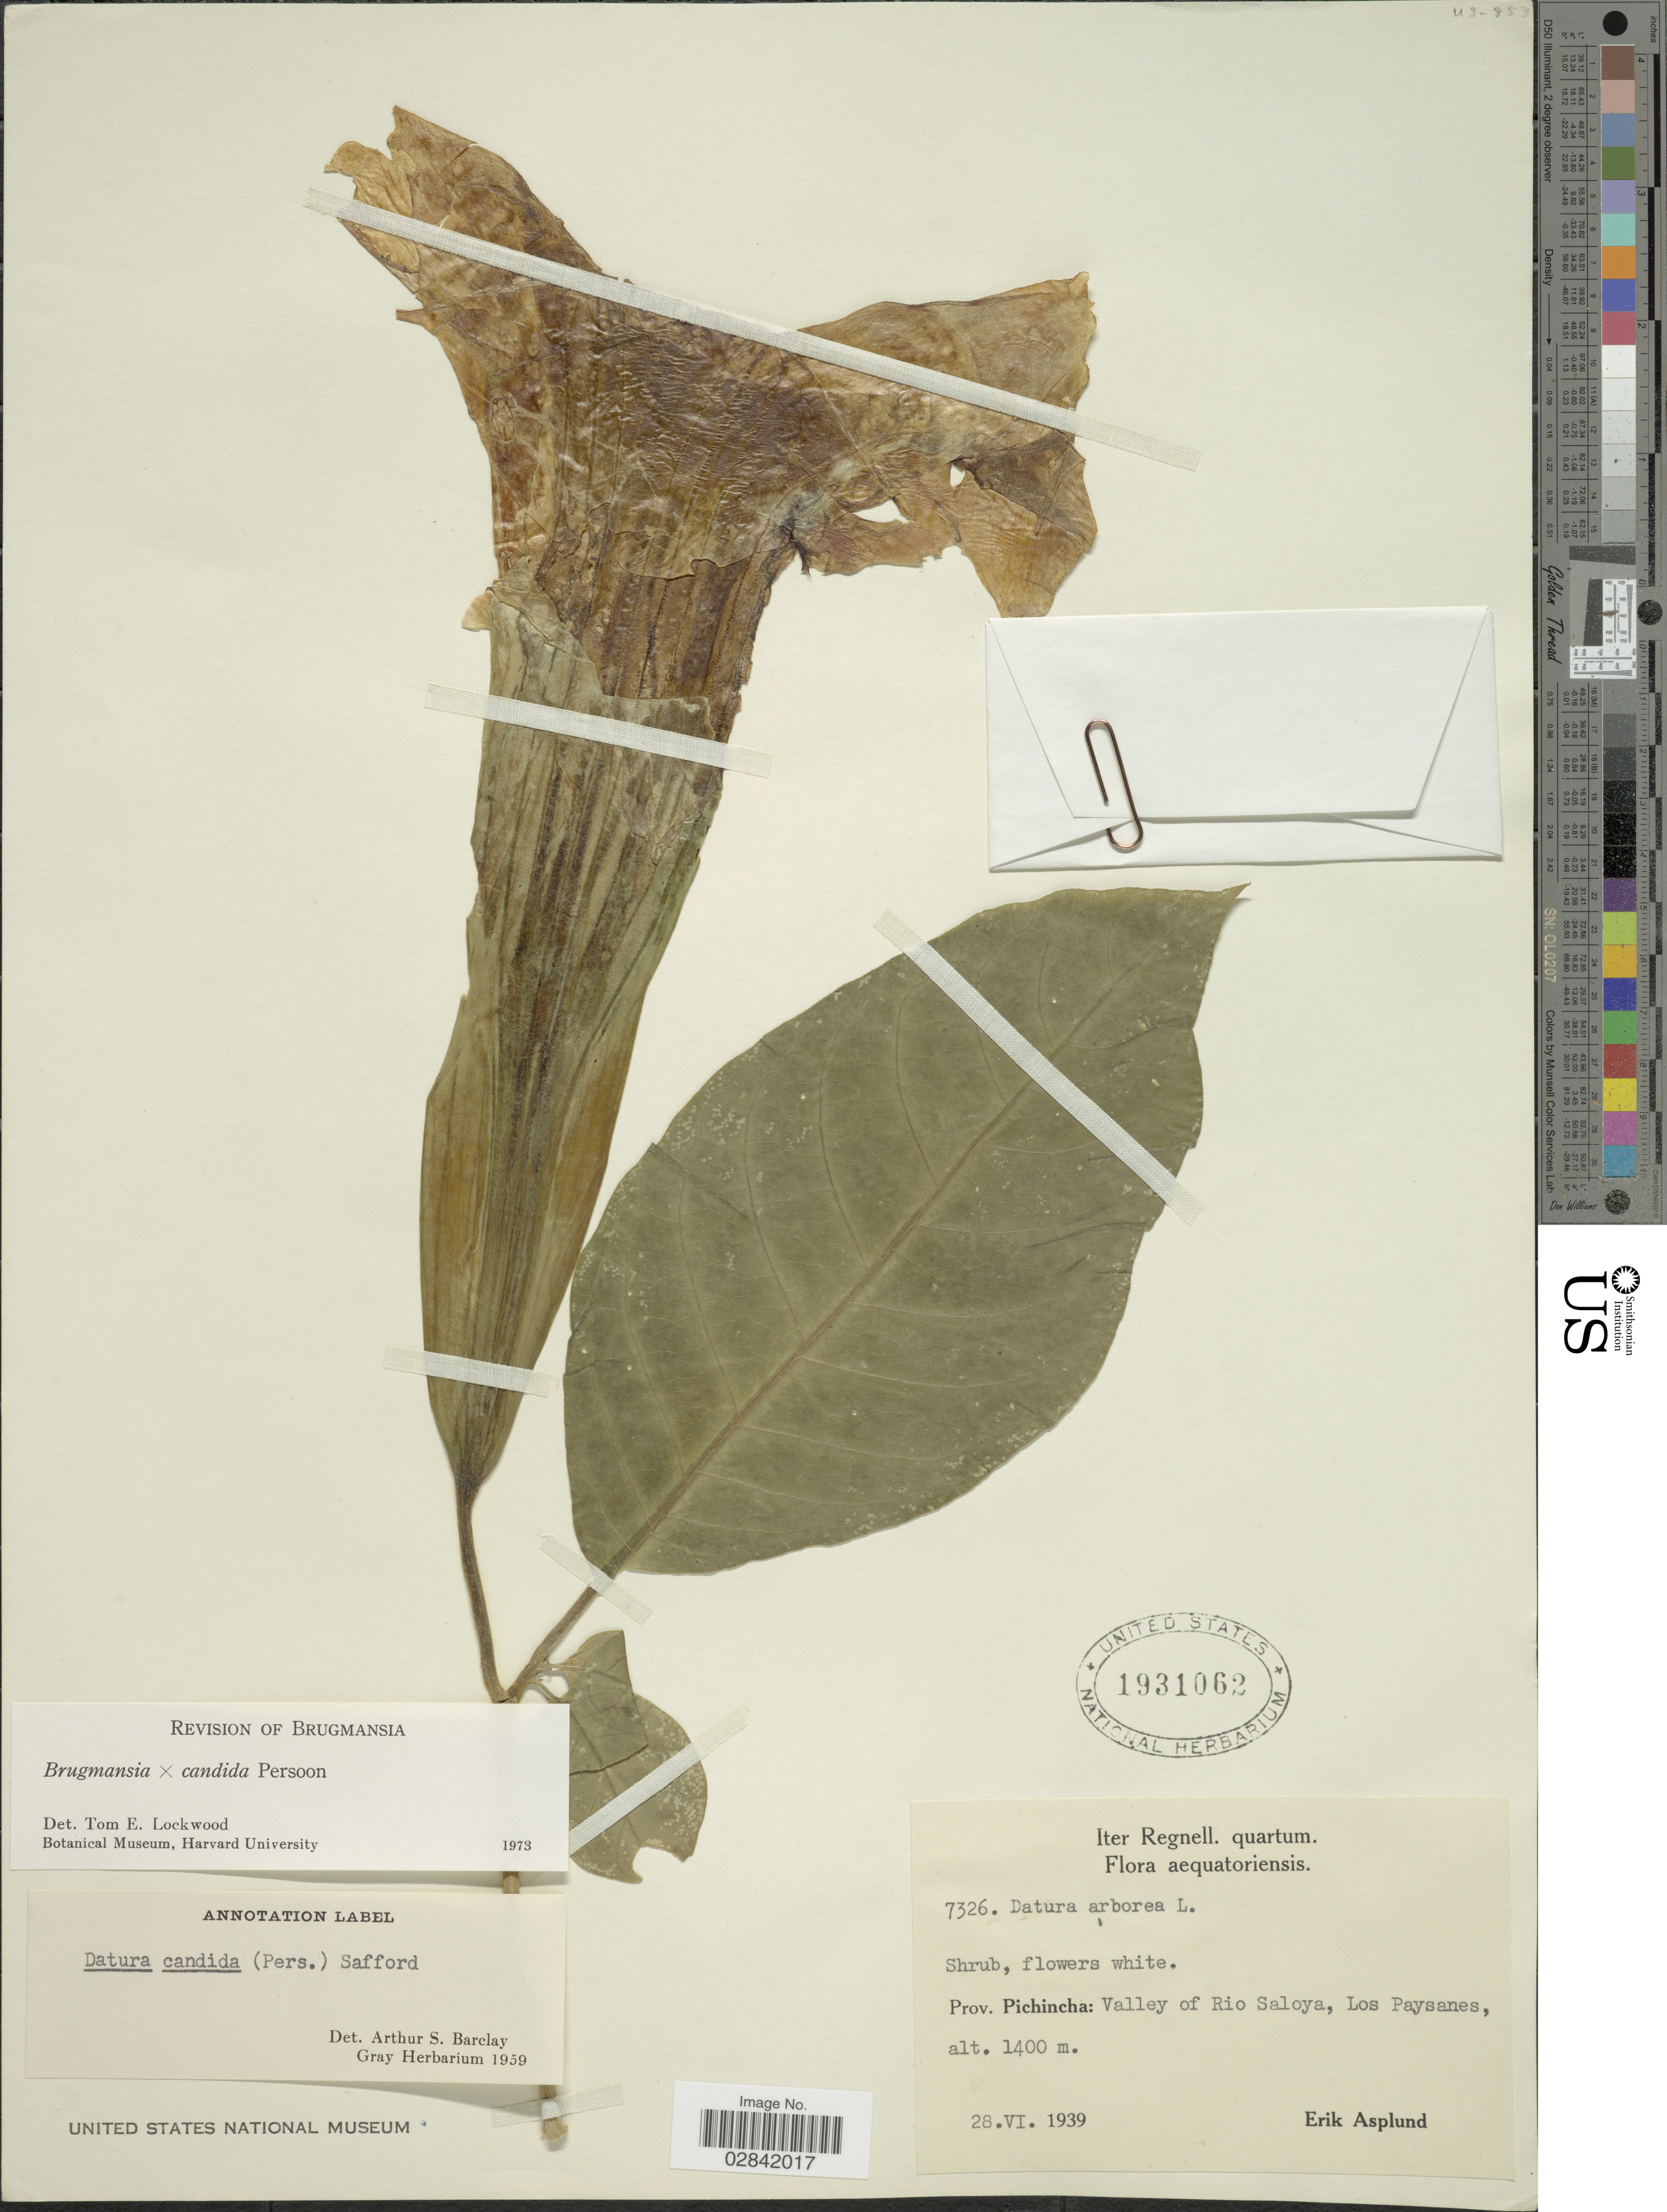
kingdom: Plantae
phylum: Tracheophyta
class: Magnoliopsida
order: Solanales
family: Solanaceae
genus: Brugmansia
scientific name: Brugmansia x candida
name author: Pers.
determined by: Lockwood, T. E.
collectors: E. Asplund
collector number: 7326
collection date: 1939-06-28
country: Ecuador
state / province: Pichincha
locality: Prov. Pichincha: Valley of Rio Saloya, Los Paysanes.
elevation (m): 1400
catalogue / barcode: US 1931062